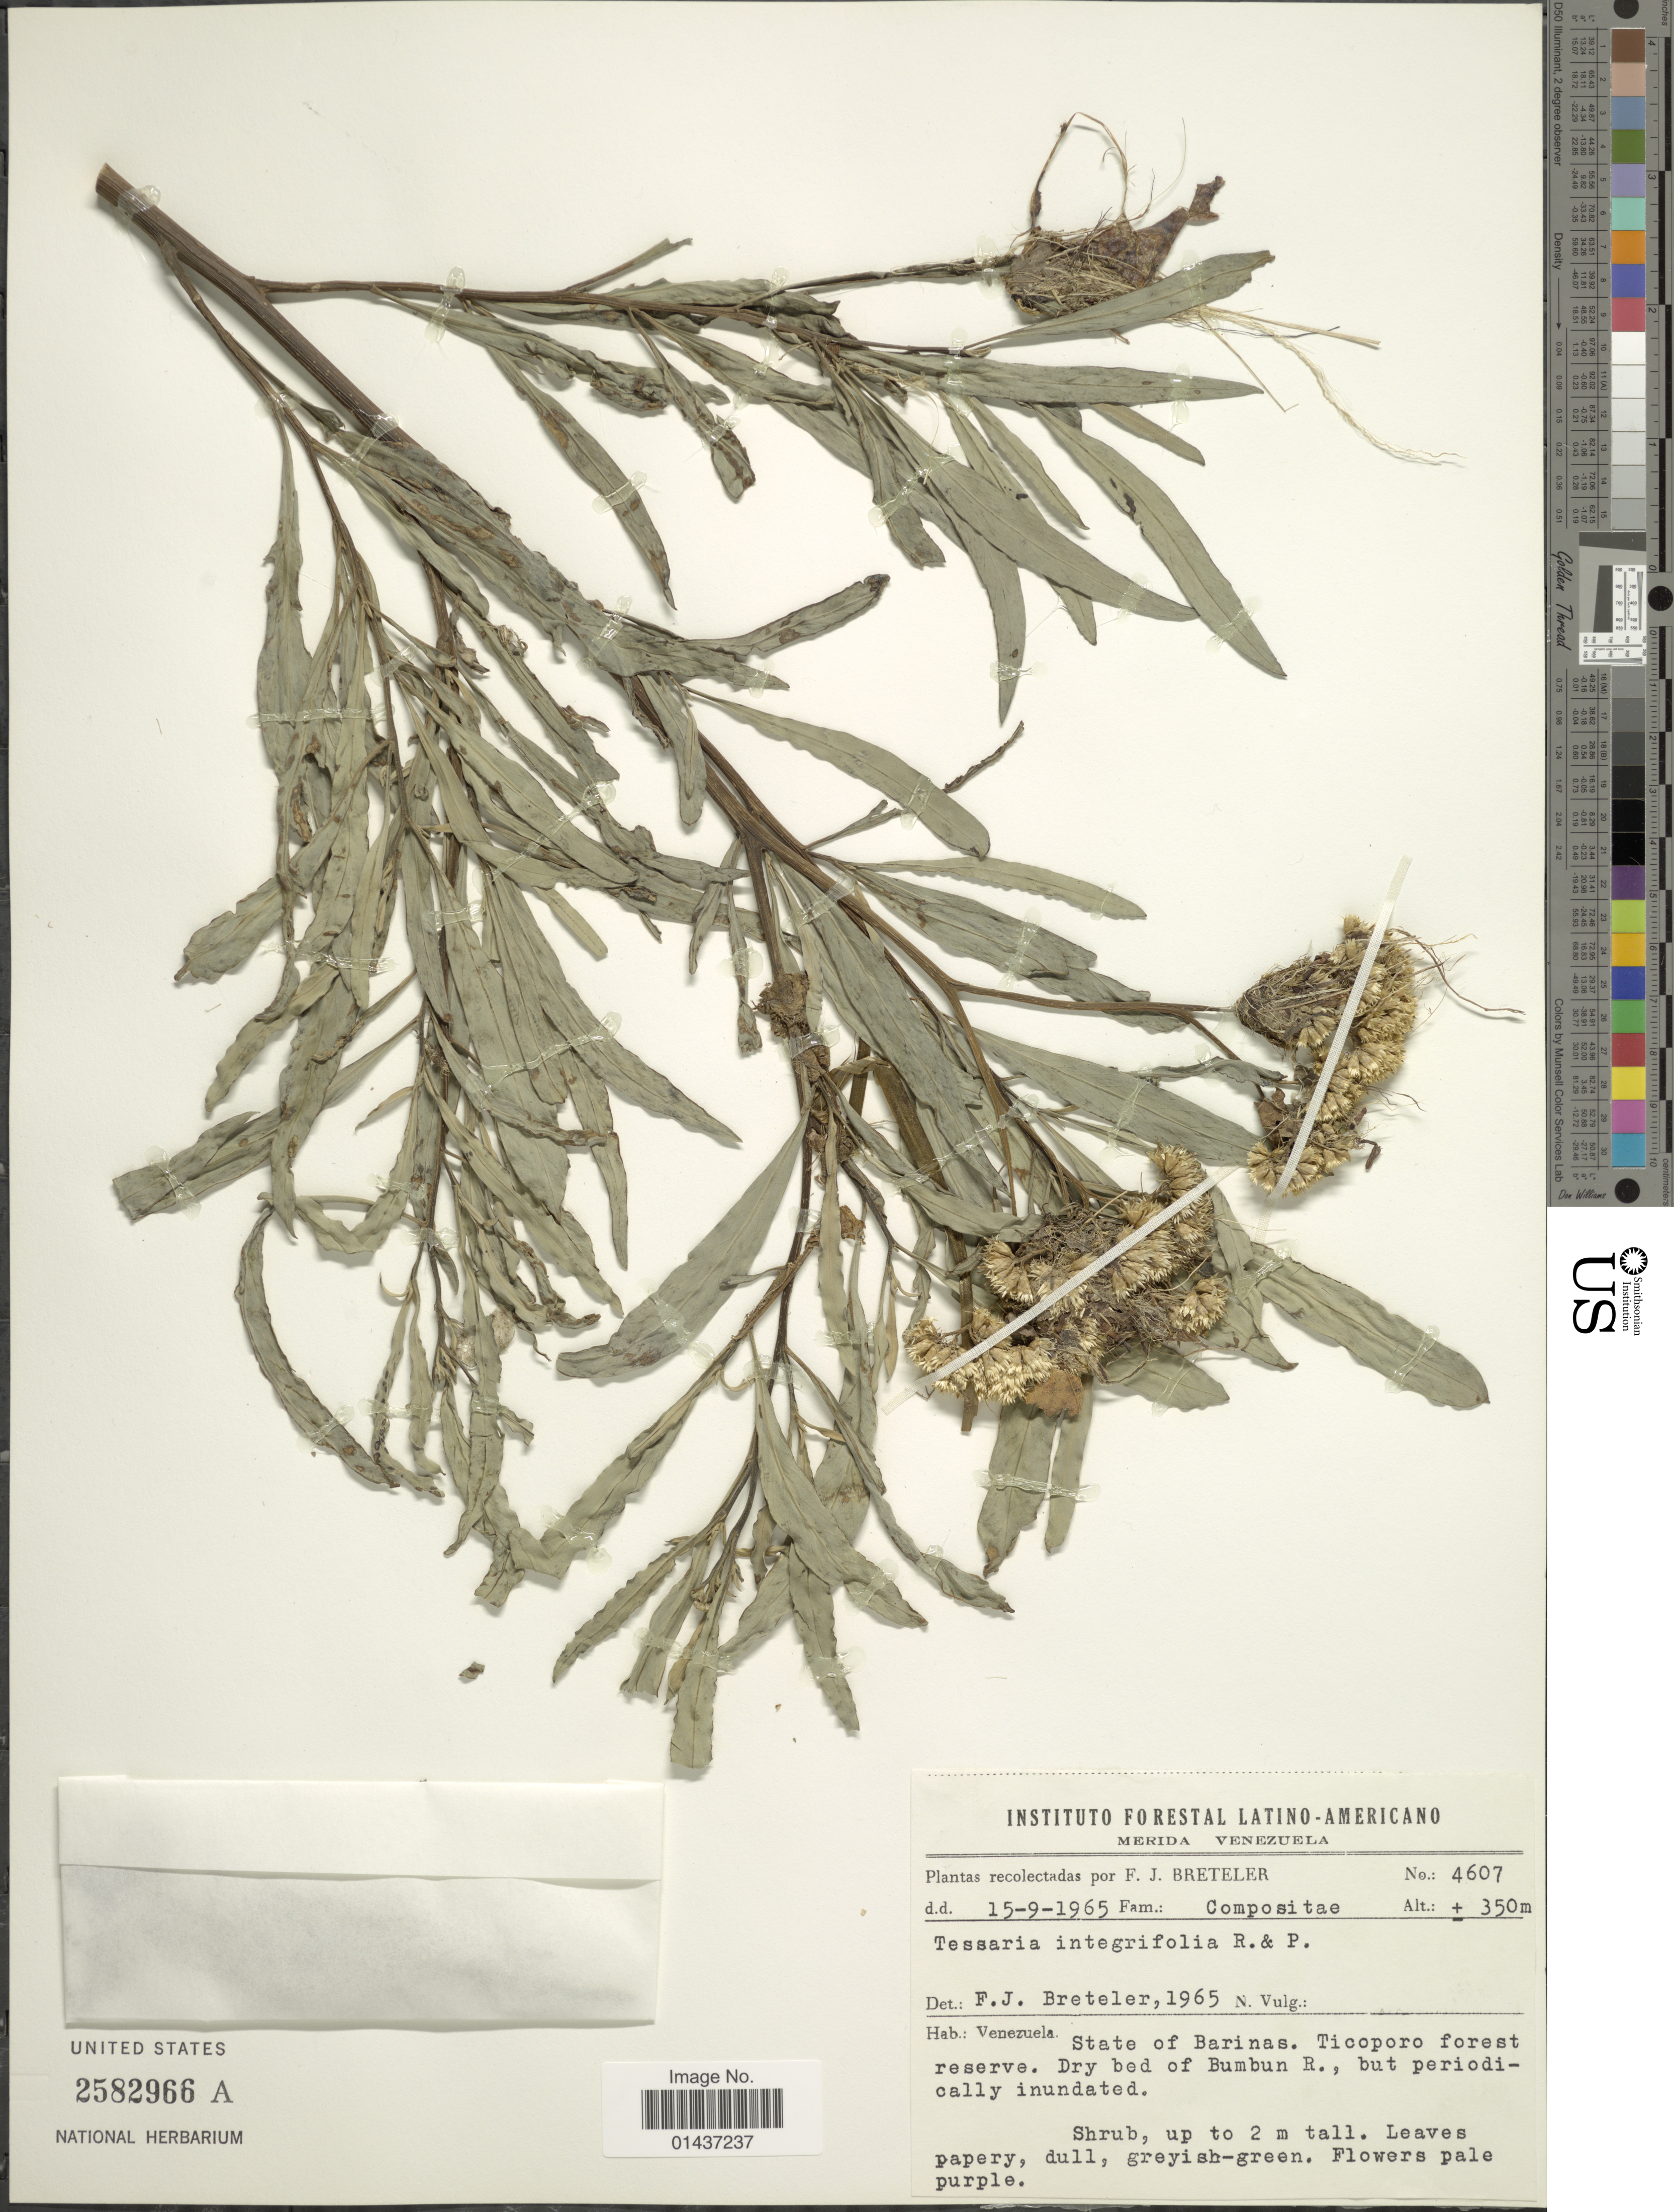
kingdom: Plantae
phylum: Tracheophyta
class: Magnoliopsida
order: Asterales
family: Asteraceae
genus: Tessaria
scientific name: Tessaria integrifolia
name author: Ruiz & Pav.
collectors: F. J. Breteler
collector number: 4607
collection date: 1965-09-15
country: Venezuela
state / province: Barinas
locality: Ticoporo forest reserve, Dry bed of Bumbun R., but periodically inundated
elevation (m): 350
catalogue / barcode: US 2582966A